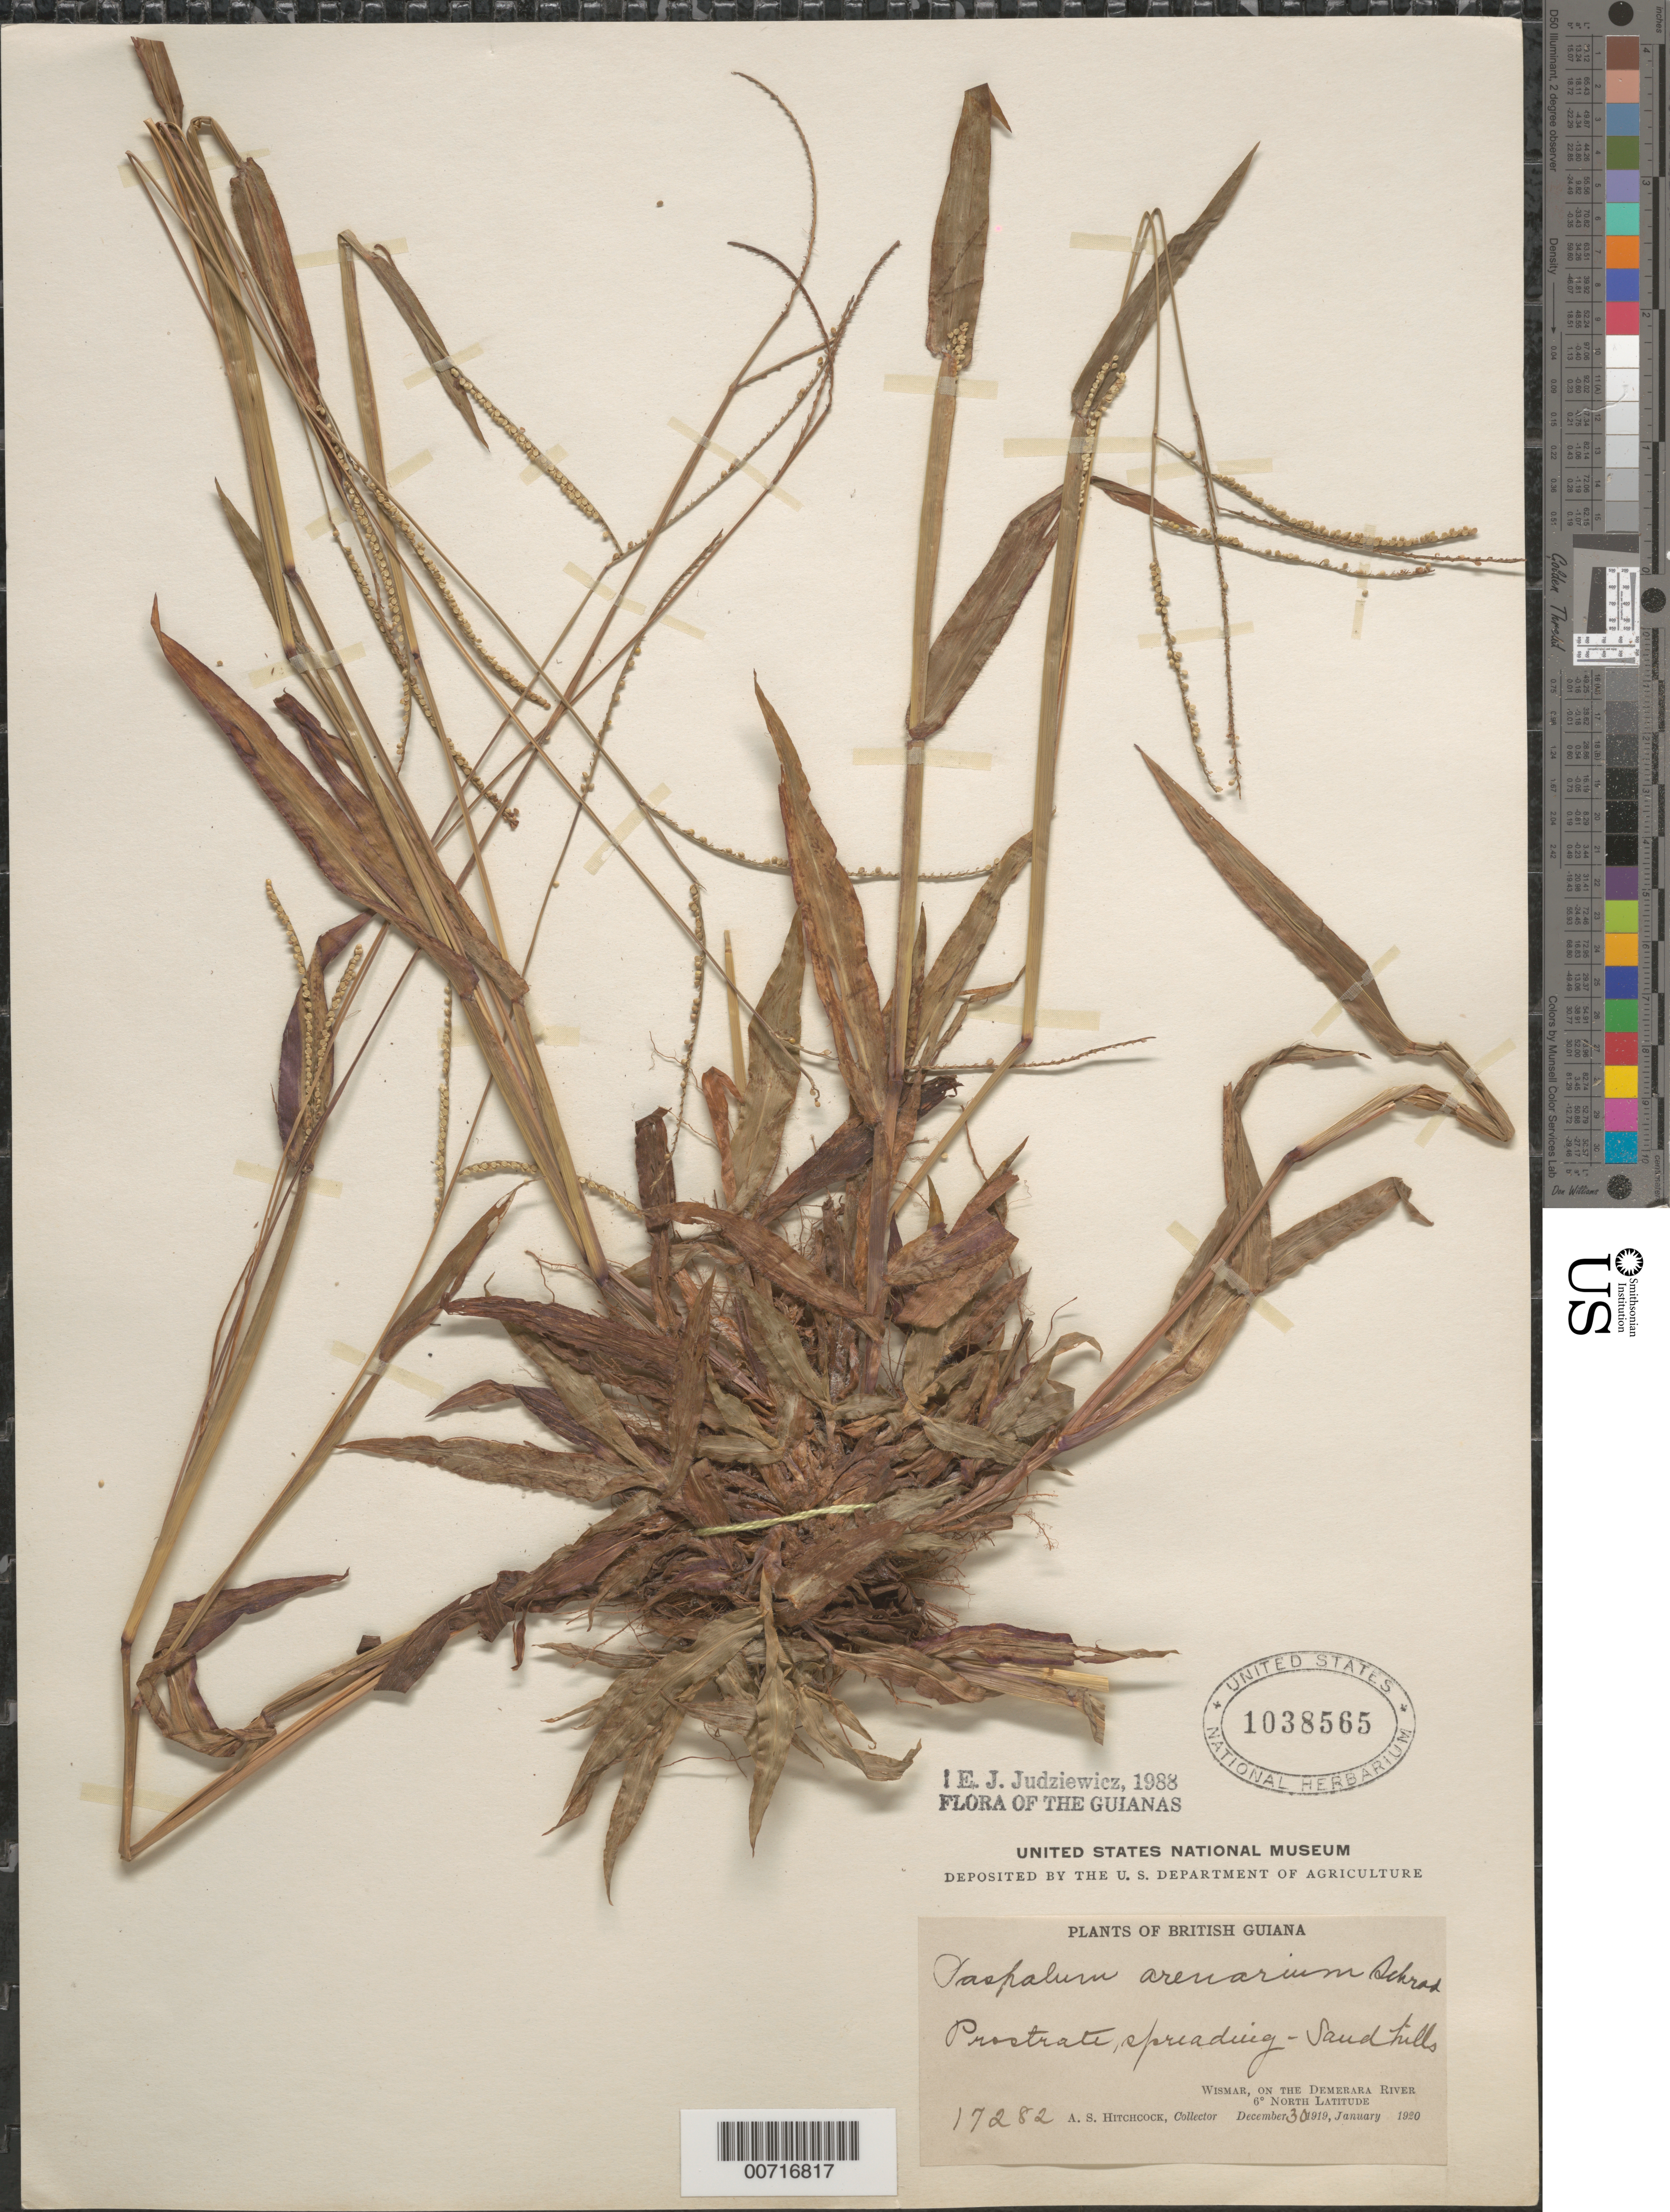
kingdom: Plantae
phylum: Tracheophyta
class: Liliopsida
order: Poales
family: Poaceae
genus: Paspalum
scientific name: Paspalum arenarium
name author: Schrad.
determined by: Judziewicz, E. J.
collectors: A. S. Hitchcock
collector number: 17282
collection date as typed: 31-Dec-20 to 1-Jan-20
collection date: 1920-01-01/1920-12-31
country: Guyana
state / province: U. Demerara-Berbice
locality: Wismar, on the Demerara River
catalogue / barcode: US 1038565